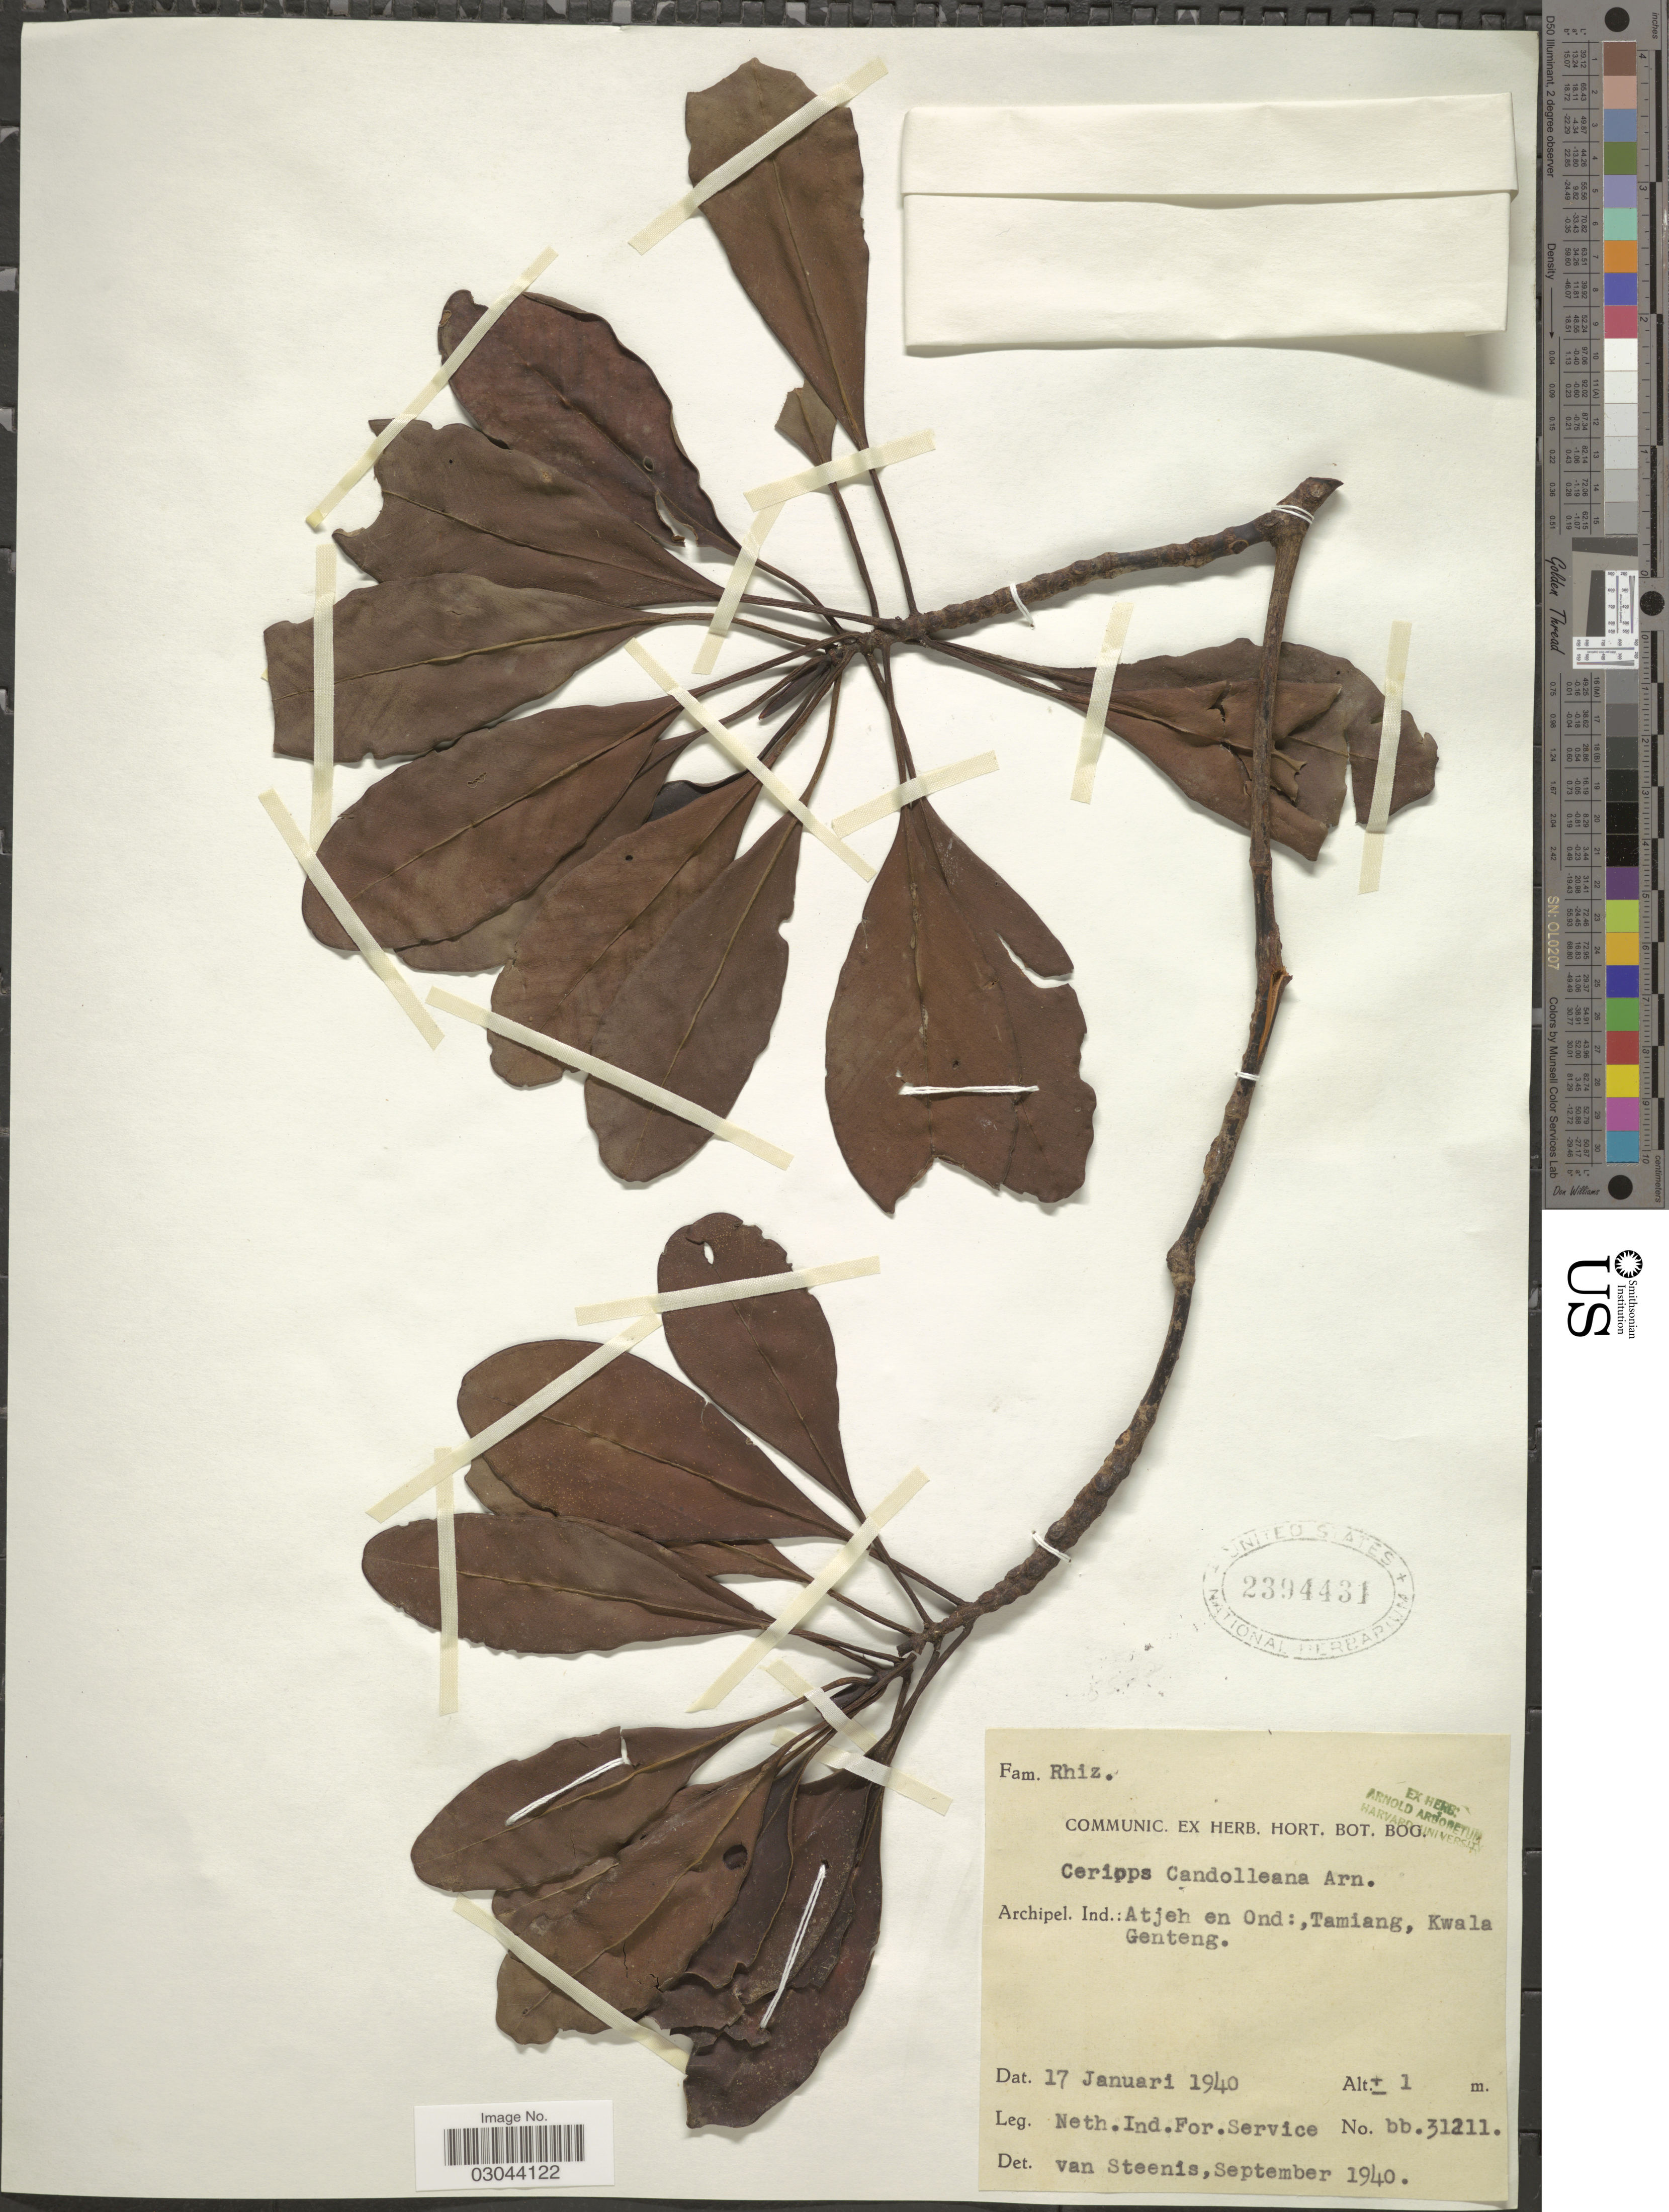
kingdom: Plantae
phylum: Tracheophyta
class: Magnoliopsida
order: Malpighiales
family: Rhizophoraceae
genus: Ceriops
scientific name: Ceriops candolleana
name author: Arn.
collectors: Neth. Ind. For. Service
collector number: bb.31211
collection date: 1940-01-17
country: Indonesia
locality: Archipel. Ind.: Atjeh en Ond: , Tamiang, Kwala Genteng.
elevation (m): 1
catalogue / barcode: US 2394431